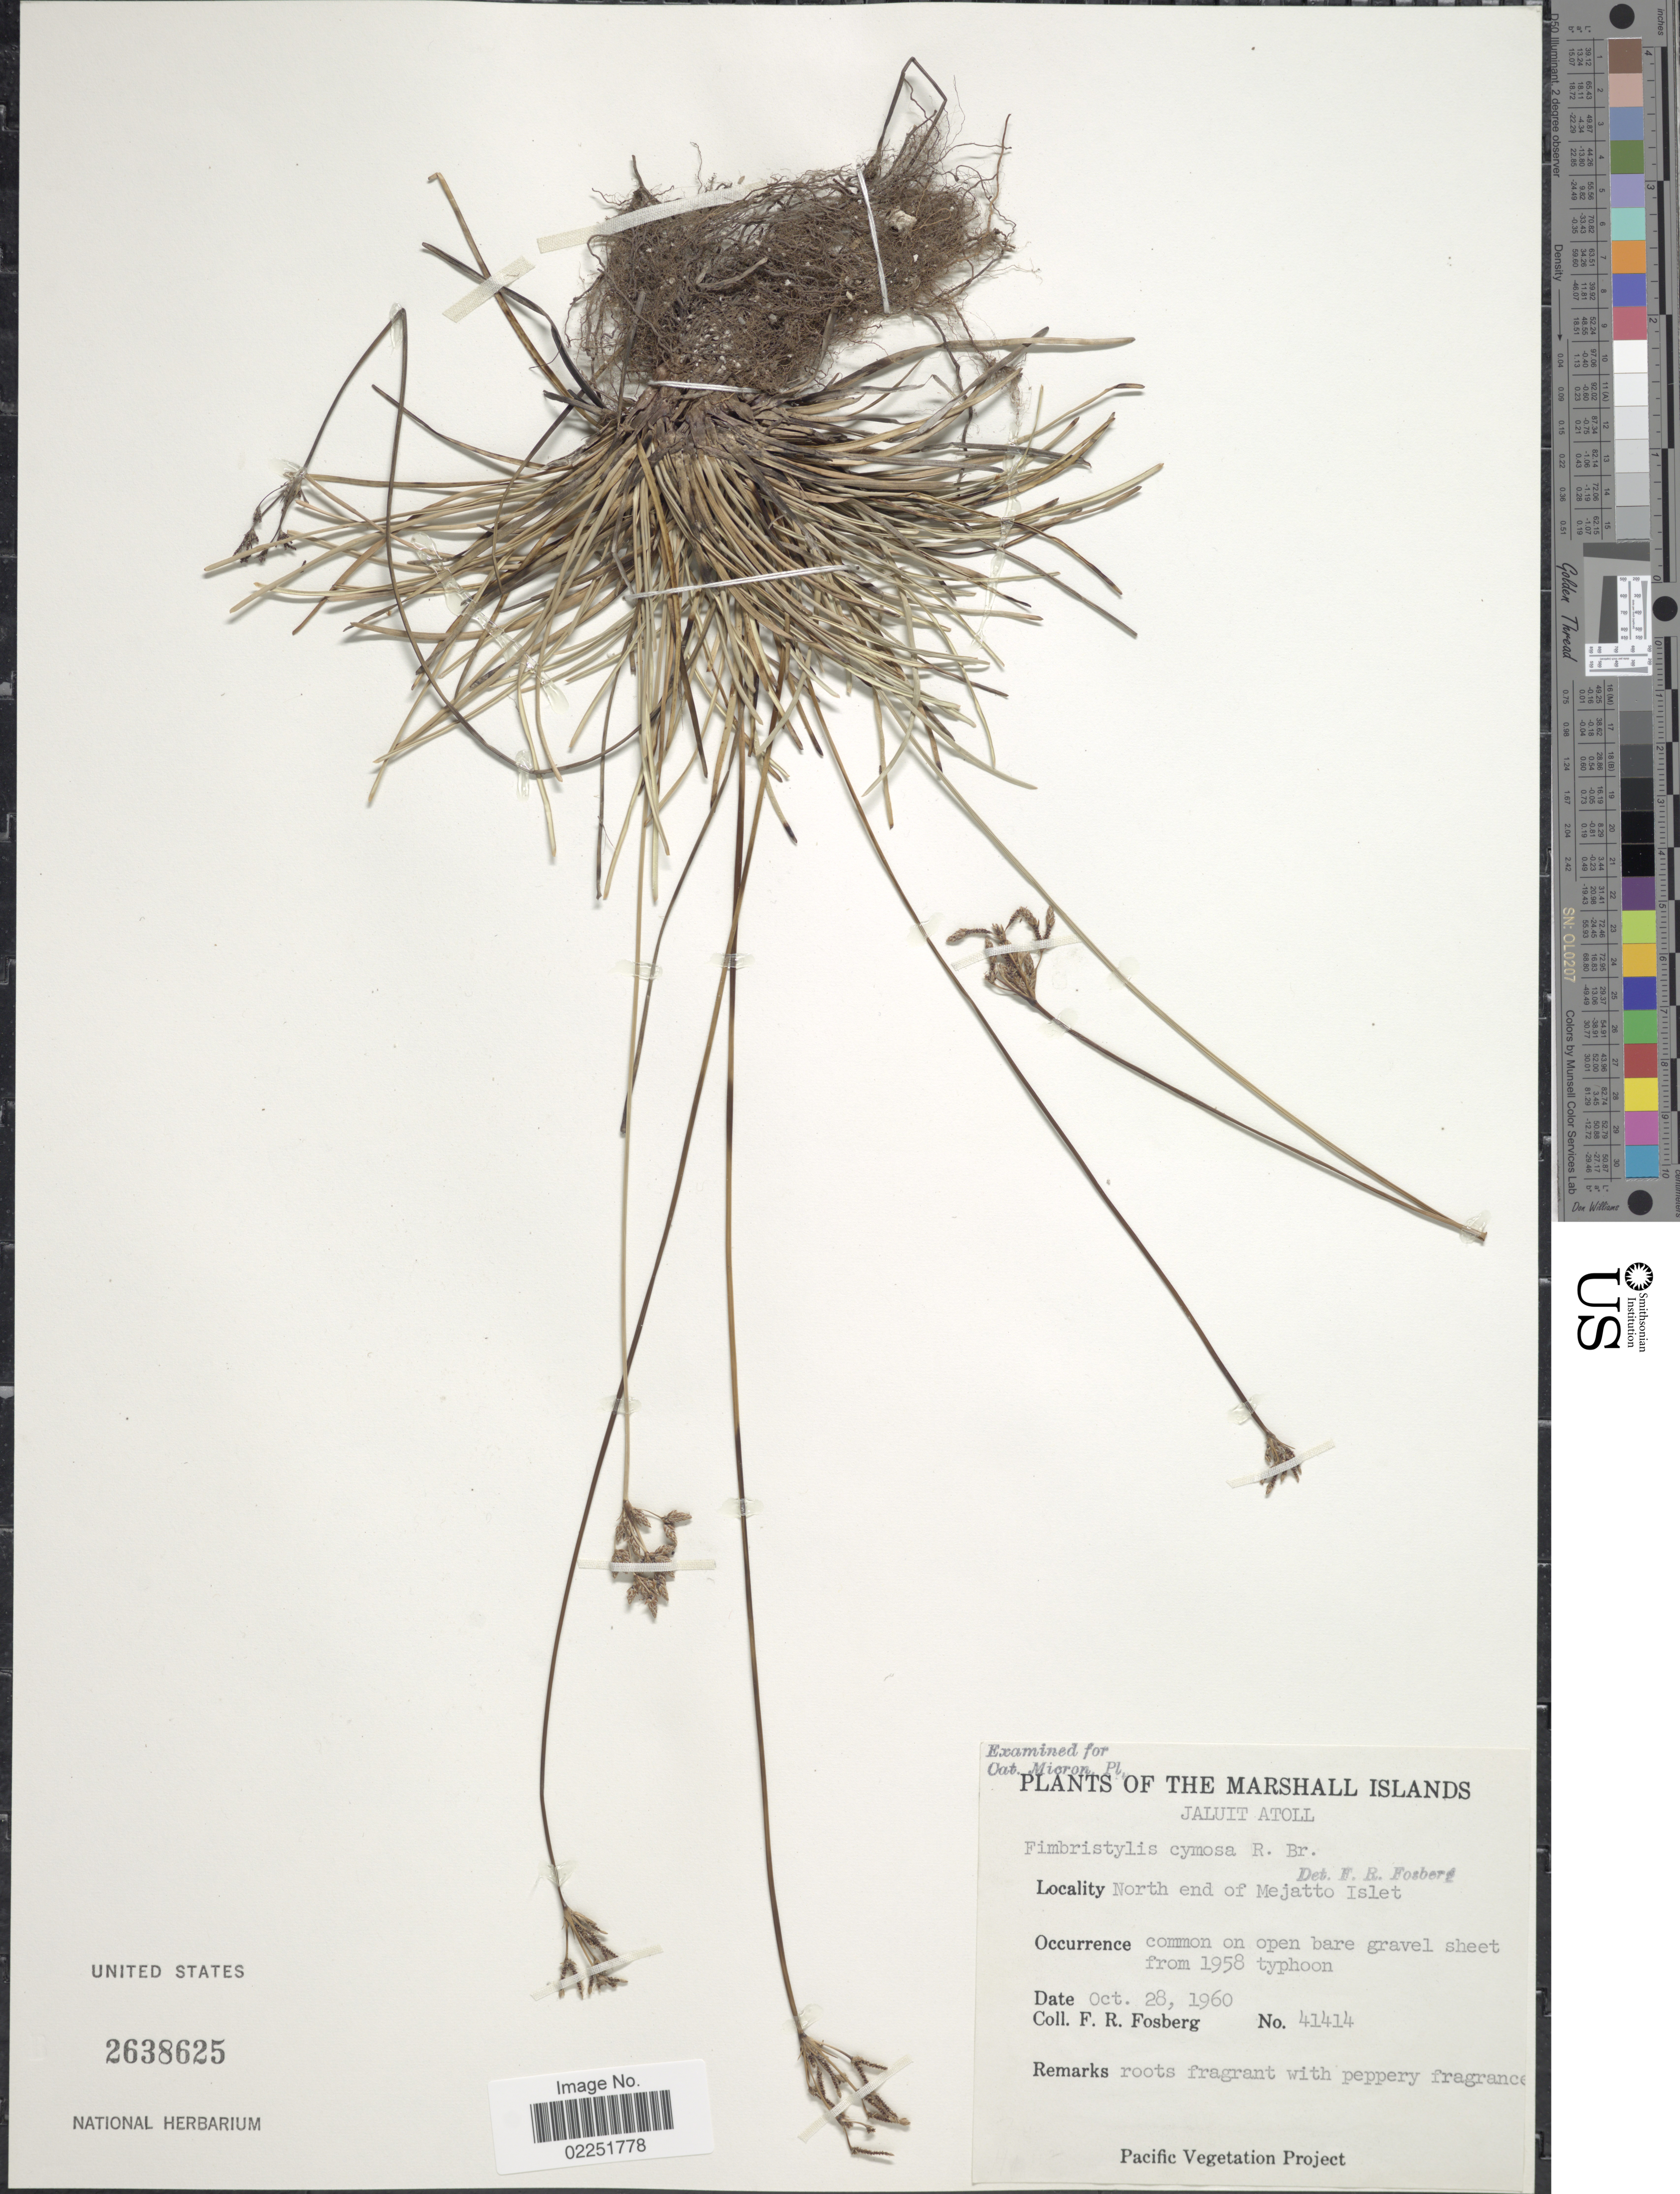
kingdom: Plantae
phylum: Tracheophyta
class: Liliopsida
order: Poales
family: Cyperaceae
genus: Fimbristylis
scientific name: Fimbristylis cymosa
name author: R. Br.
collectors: F. R. Fosberg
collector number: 41414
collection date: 1960-10-28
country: Marshall Islands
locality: Jaluit Atoll, North end of Mejatto Islet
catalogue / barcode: US 2638625